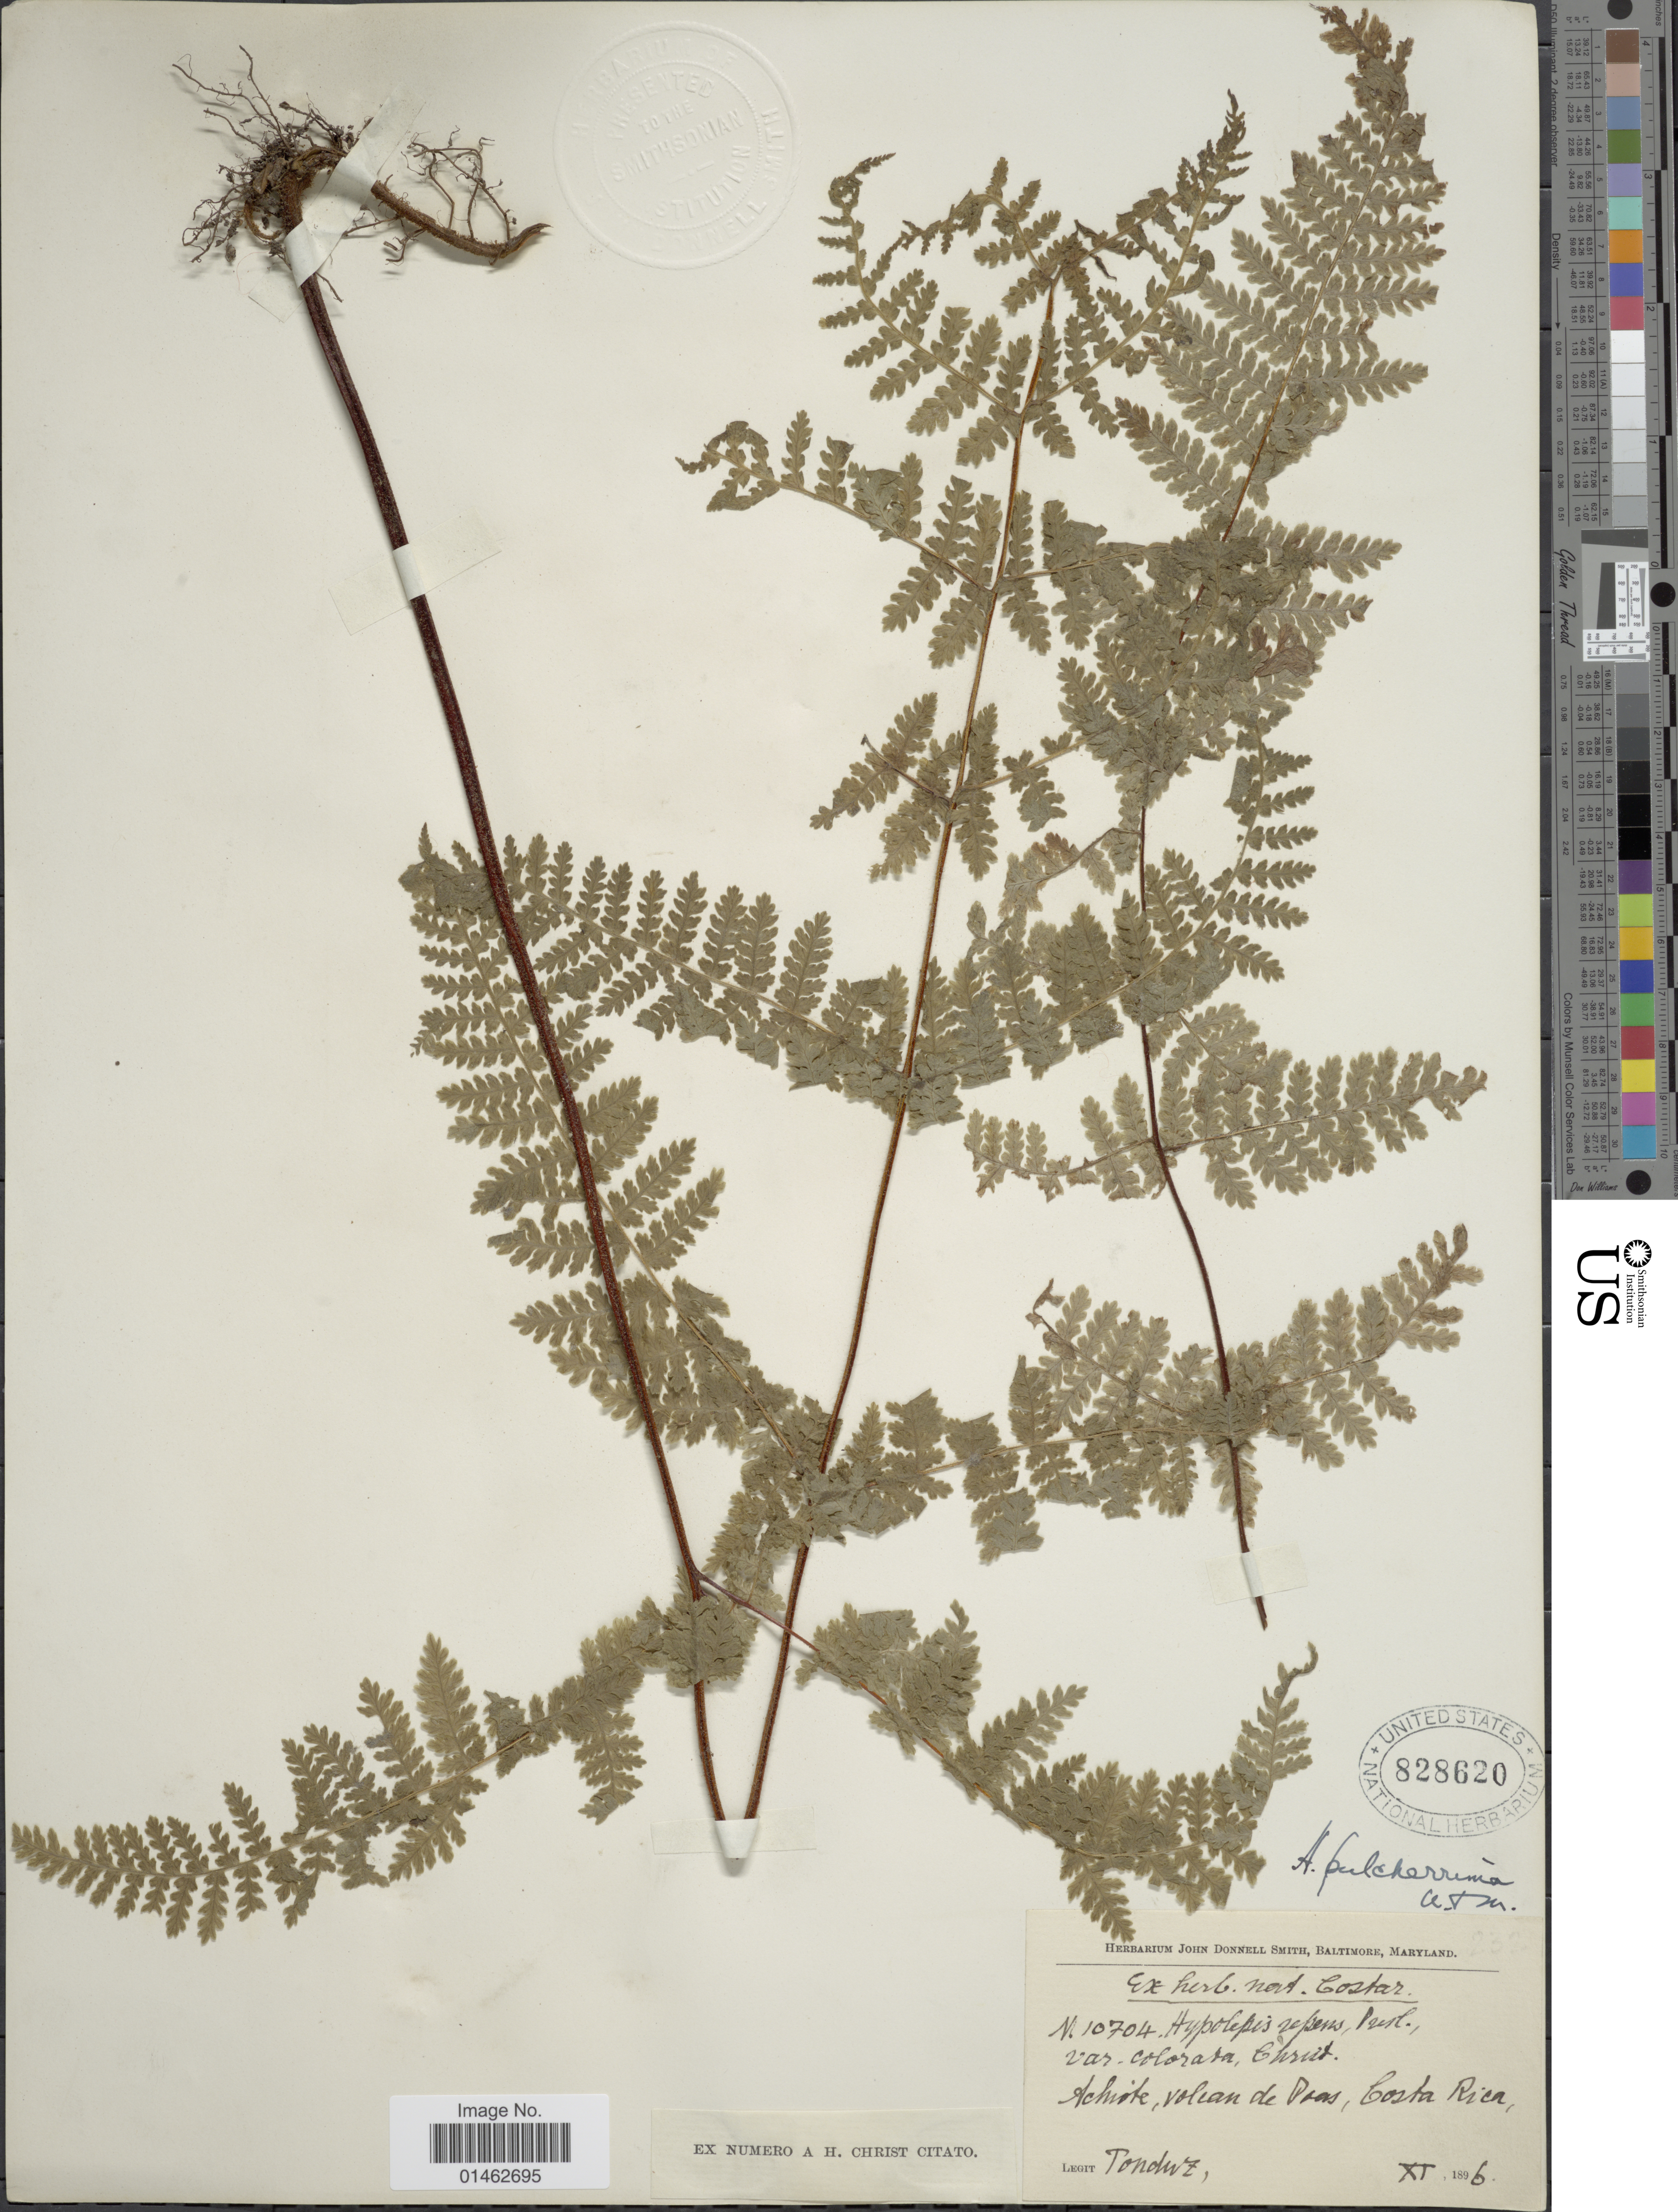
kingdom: Plantae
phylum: Tracheophyta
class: Polypodiopsida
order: Polypodiales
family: Dennstaedtiaceae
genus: Hypolepis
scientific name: Hypolepis pulcherrima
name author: Underw. & Maxon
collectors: A. Tonduz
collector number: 10704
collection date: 1896-11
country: Costa Rica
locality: Achiote, volcan de Poas.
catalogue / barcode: US 828620